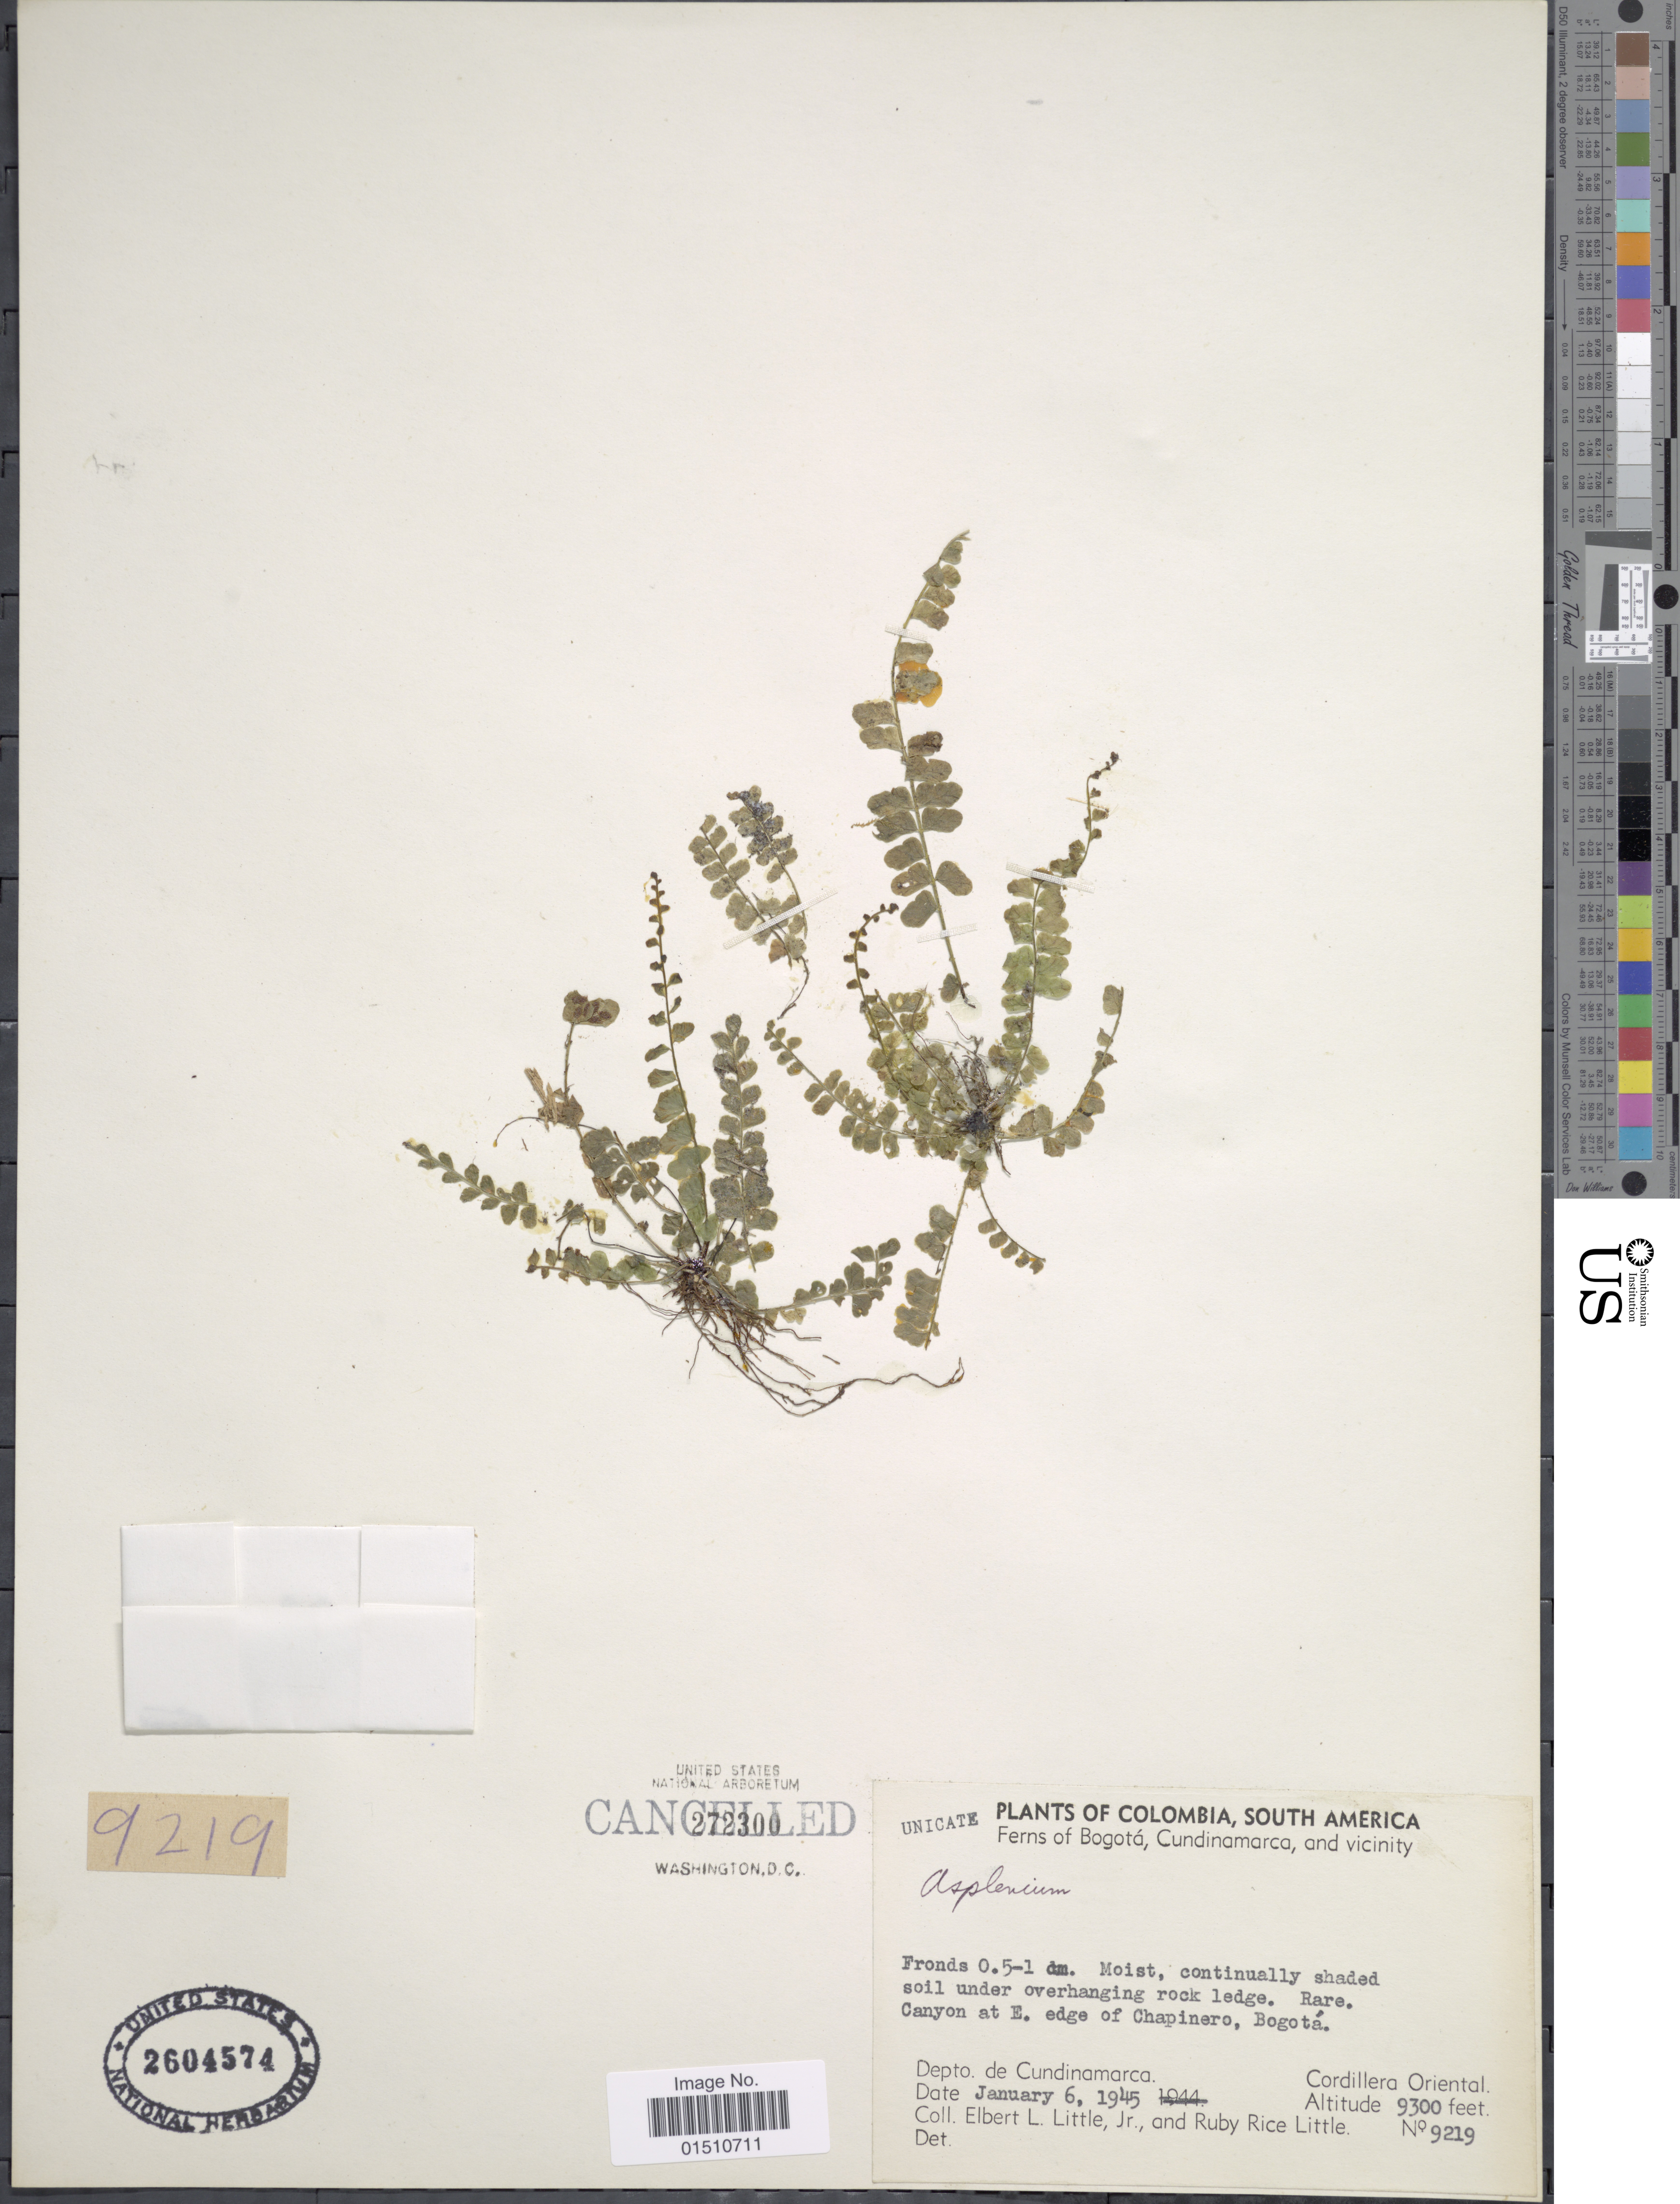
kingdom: Plantae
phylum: Tracheophyta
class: Polypodiopsida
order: Polypodiales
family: Aspleniaceae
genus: Asplenium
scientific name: Asplenium dentatum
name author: L.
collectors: E. L. Little & R. R. Little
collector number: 9219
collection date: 1945-01-06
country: Colombia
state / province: Cundinamarca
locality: Colombia, South America, Ferns of Bogota, Cundinamarca, and vicinity, Rare, canyon at E. edge of Chapinero, Bogota. Depto. de Cundinamarca, Cordillera Oriental.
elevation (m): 2835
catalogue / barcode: US 2604574